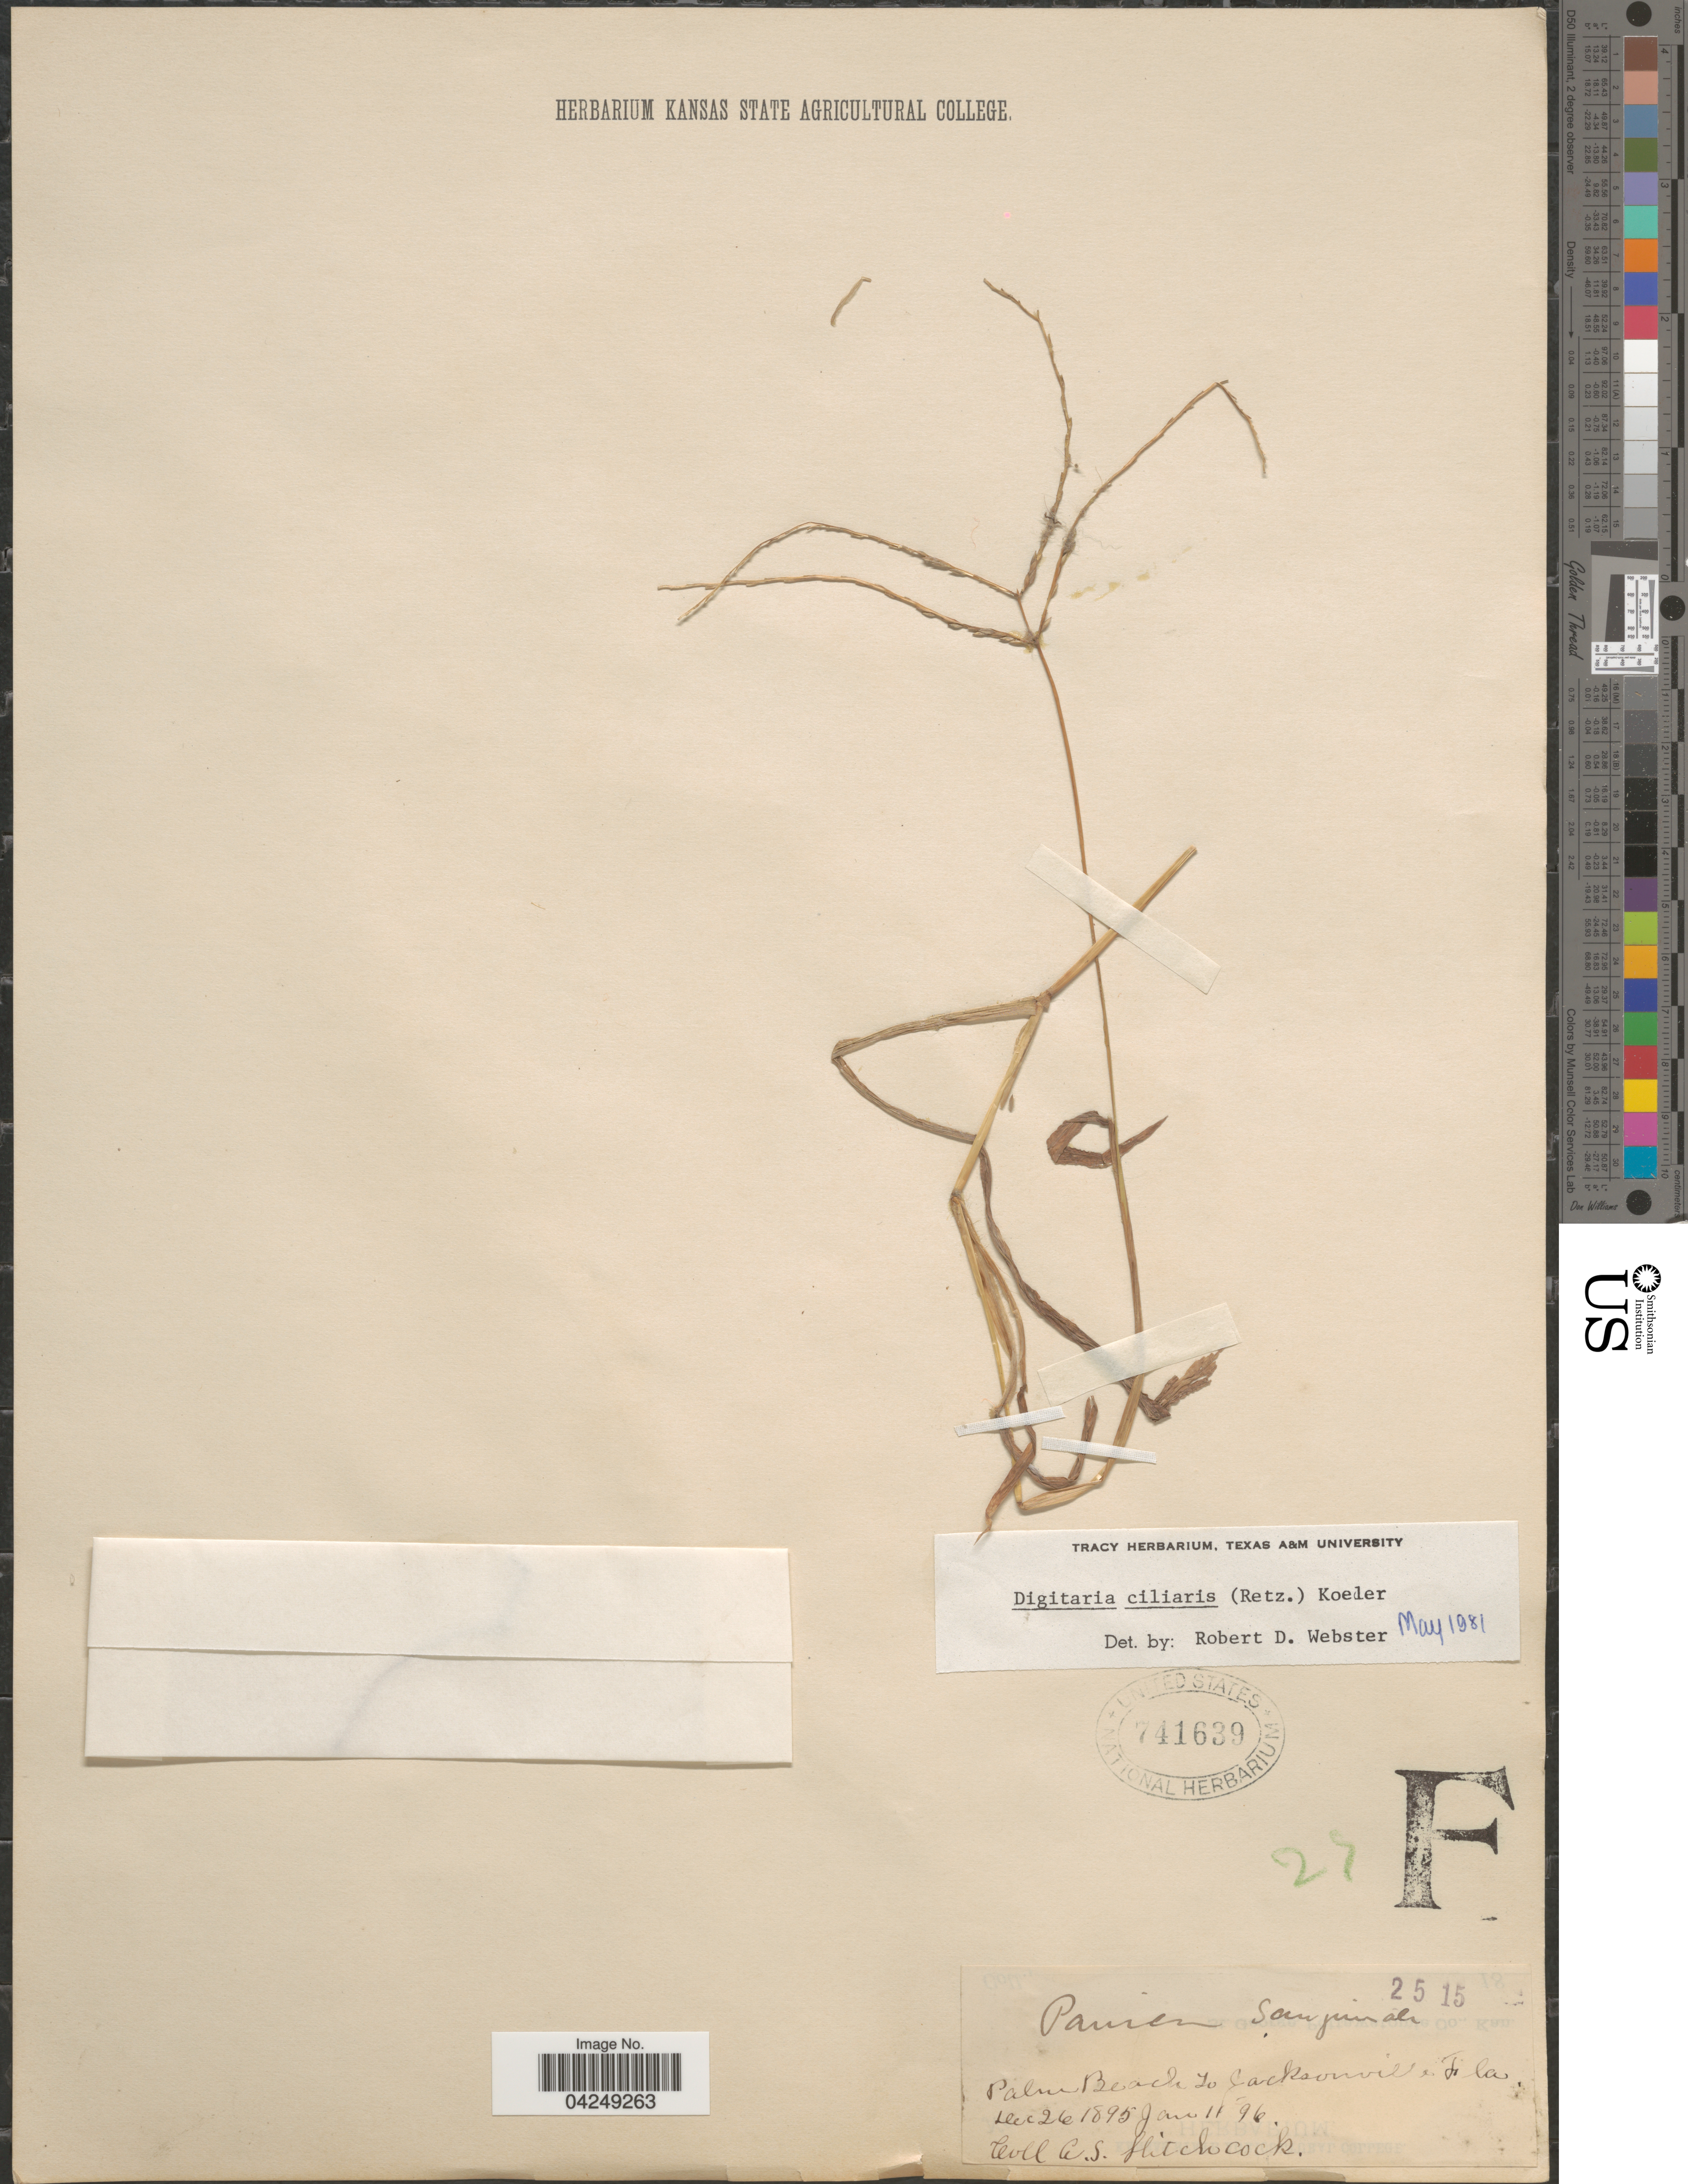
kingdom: Plantae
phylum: Tracheophyta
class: Liliopsida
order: Poales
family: Poaceae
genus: Digitaria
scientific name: Digitaria ciliaris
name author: (Retz.) Koeler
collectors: A. S. Hitchcock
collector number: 2515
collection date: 1895-12-26/1896-01-11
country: United States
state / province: Florida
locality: Palm Beach to Jacksonville.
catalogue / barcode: US 741639